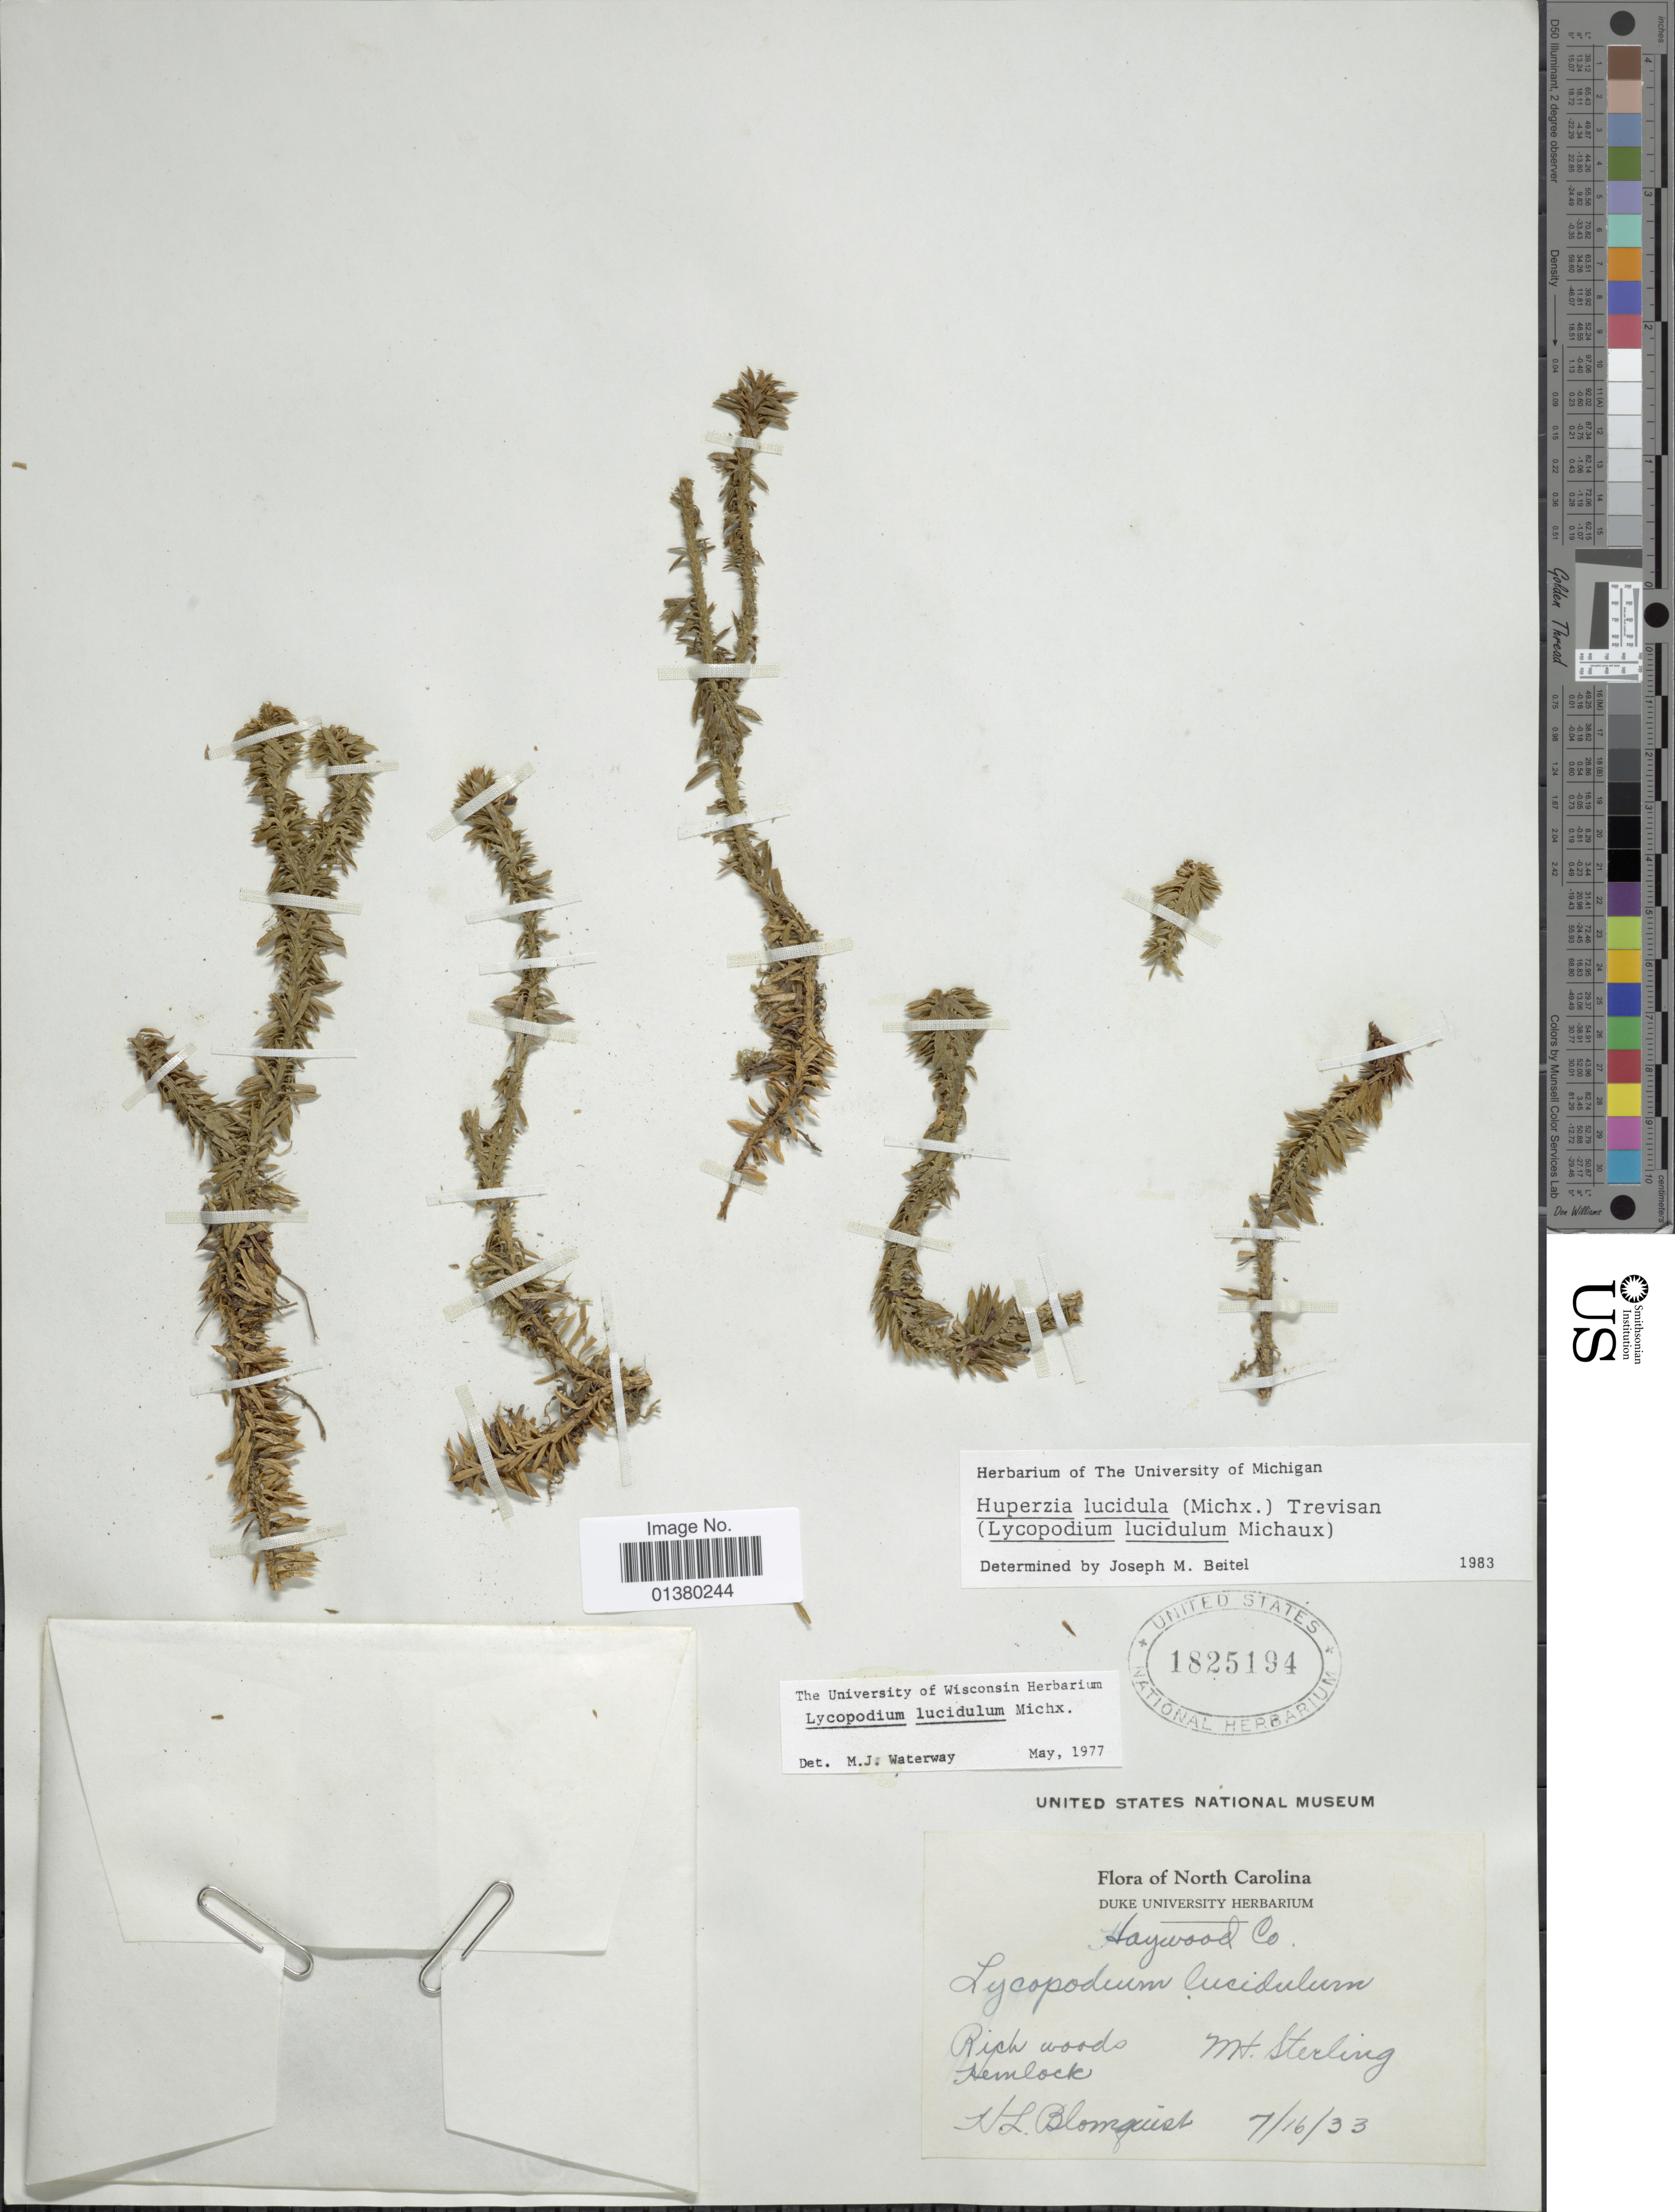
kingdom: Plantae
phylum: Tracheophyta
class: Lycopodiopsida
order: Lycopodiales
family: Lycopodiaceae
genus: Huperzia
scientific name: Huperzia lucidula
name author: (Michx.) Trevis.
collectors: H. Blomquist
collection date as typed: Transcribed d/m/y: 16/7/33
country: United States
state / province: North Carolina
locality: Haywood Co, Rich woods Hemlock, Mt. Sterling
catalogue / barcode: US 1825194